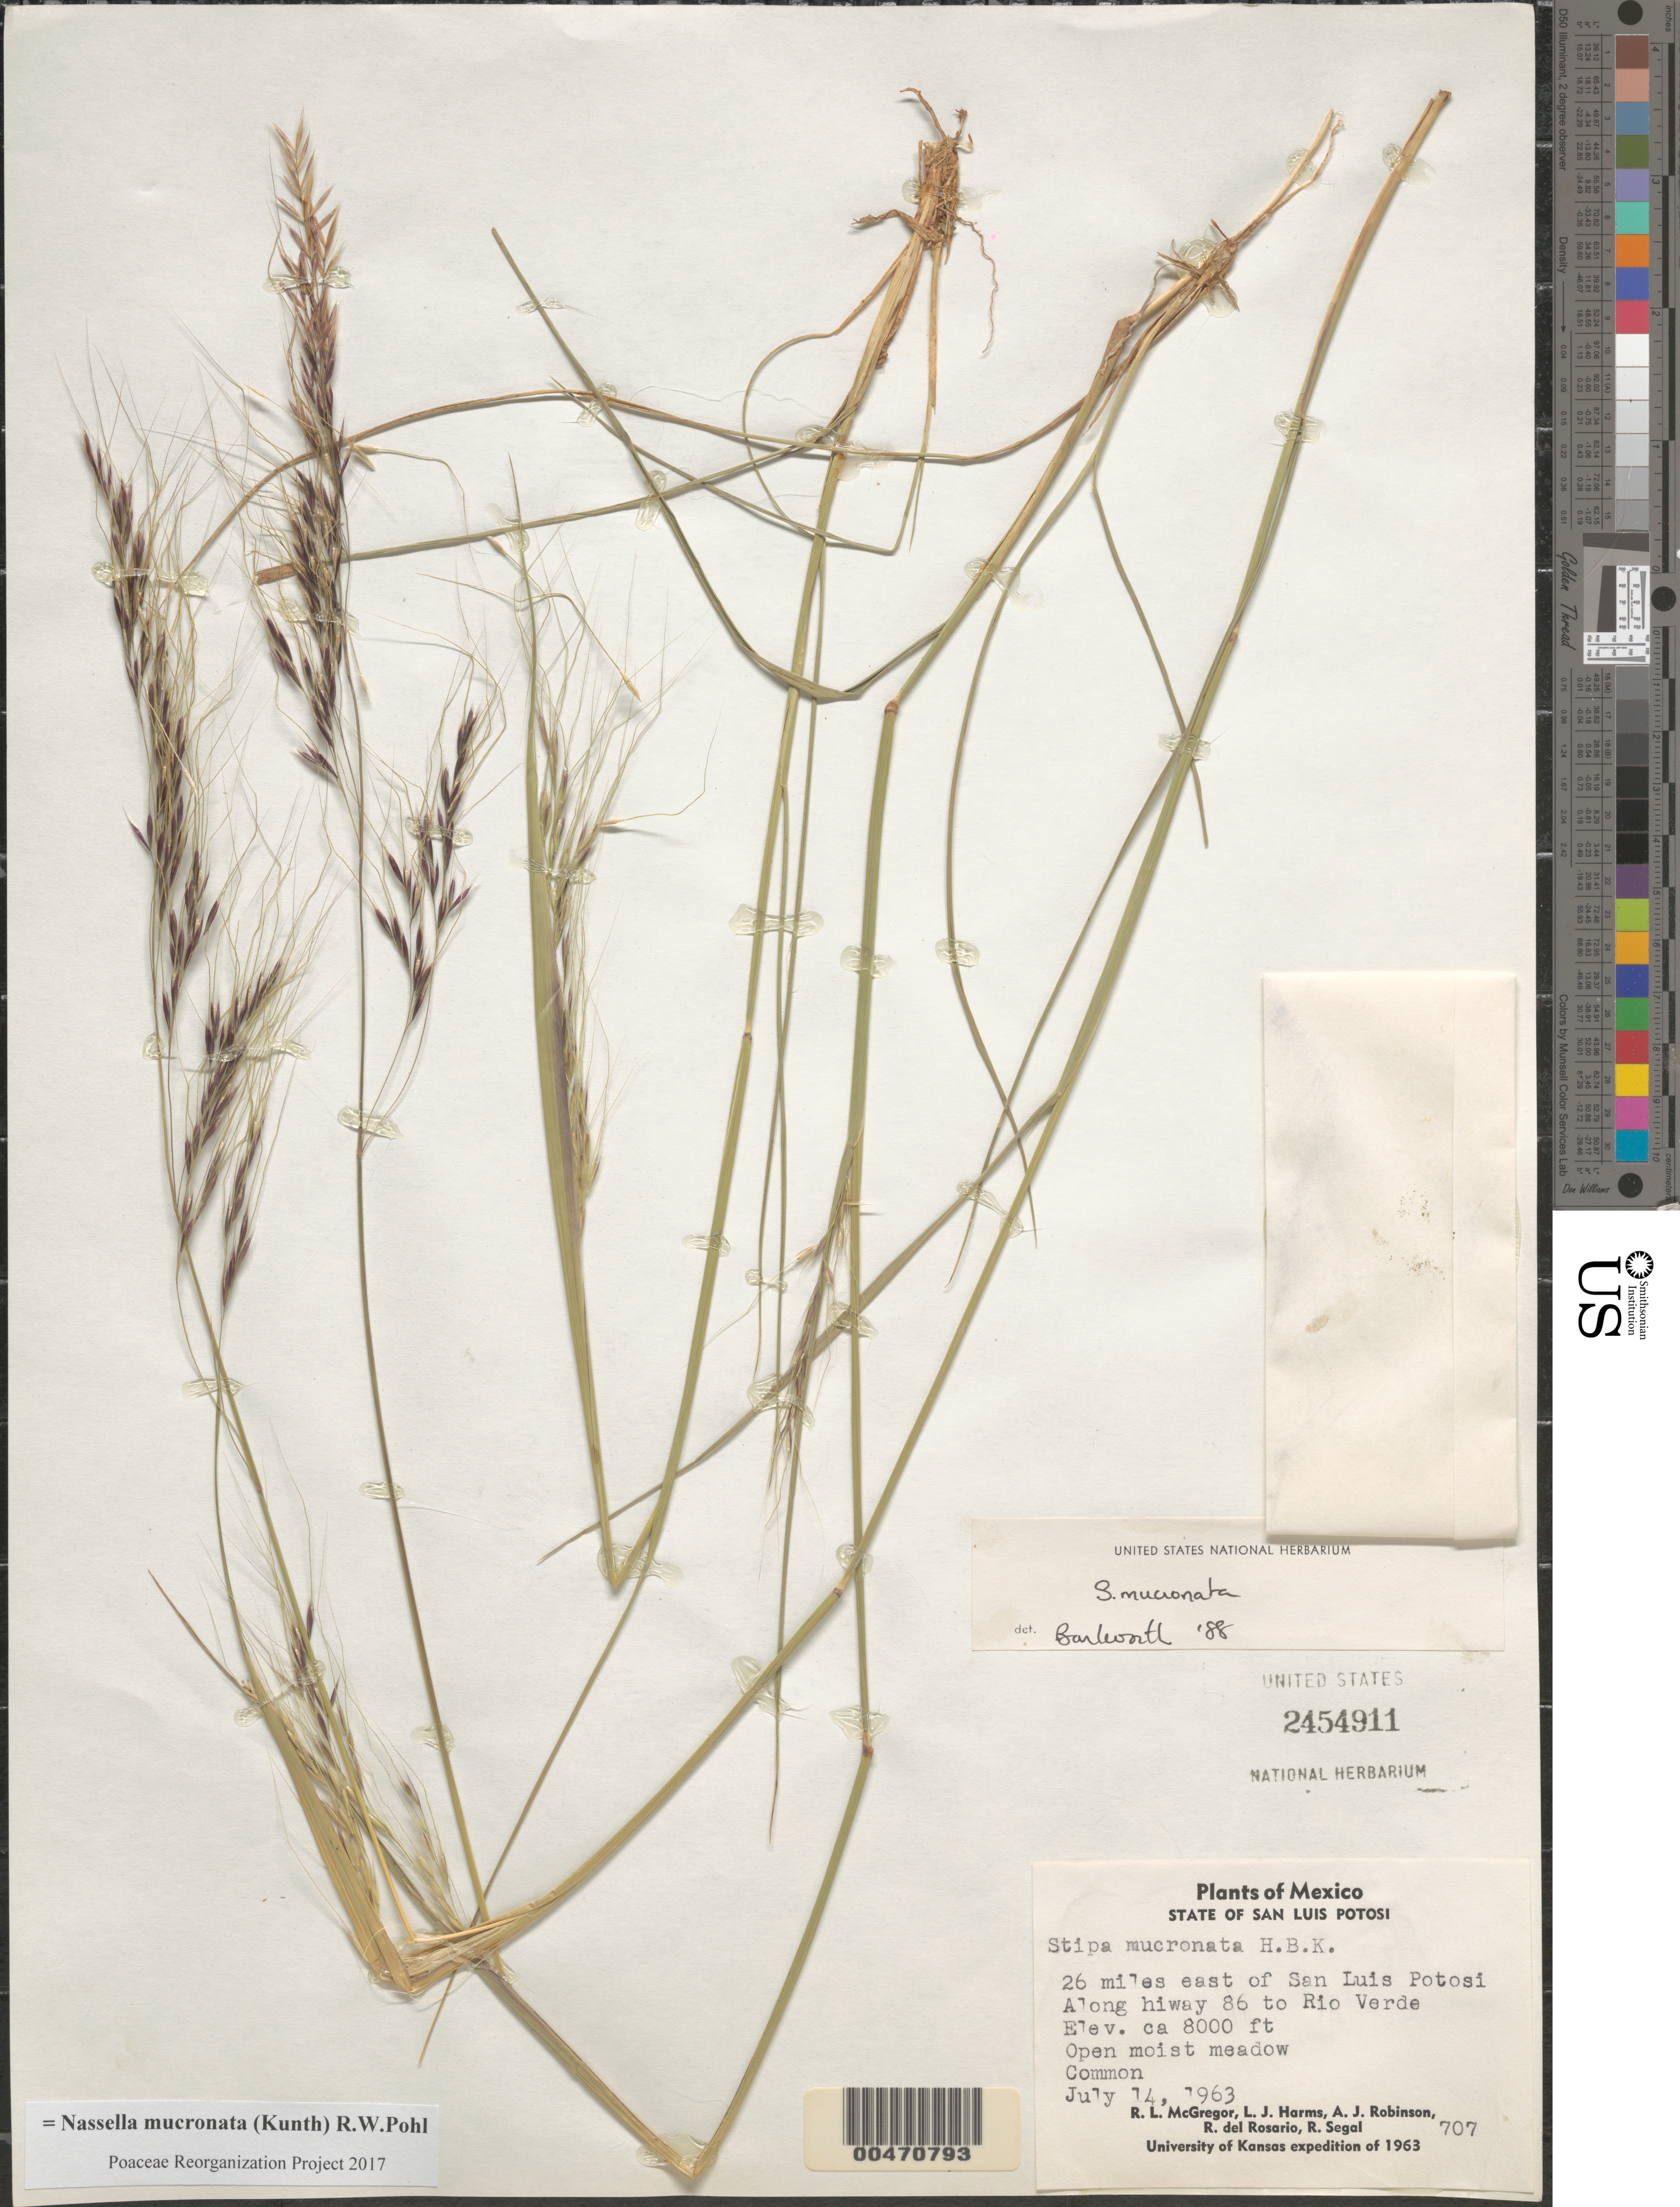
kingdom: Plantae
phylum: Tracheophyta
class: Liliopsida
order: Poales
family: Poaceae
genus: Nassella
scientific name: Nassella mucronata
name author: (Kunth) R.W. Pohl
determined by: Poaceae Reorganization Project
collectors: R. McGregor, L. Harms, A. J. Robinson & R. Segal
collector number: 707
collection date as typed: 14 Jul 1963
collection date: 1963-07-14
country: Mexico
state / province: San Luis Potosi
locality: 26 mi E of San Luis Potosi, along hwy 86 to Rio Verde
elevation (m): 2438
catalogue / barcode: US 2454911